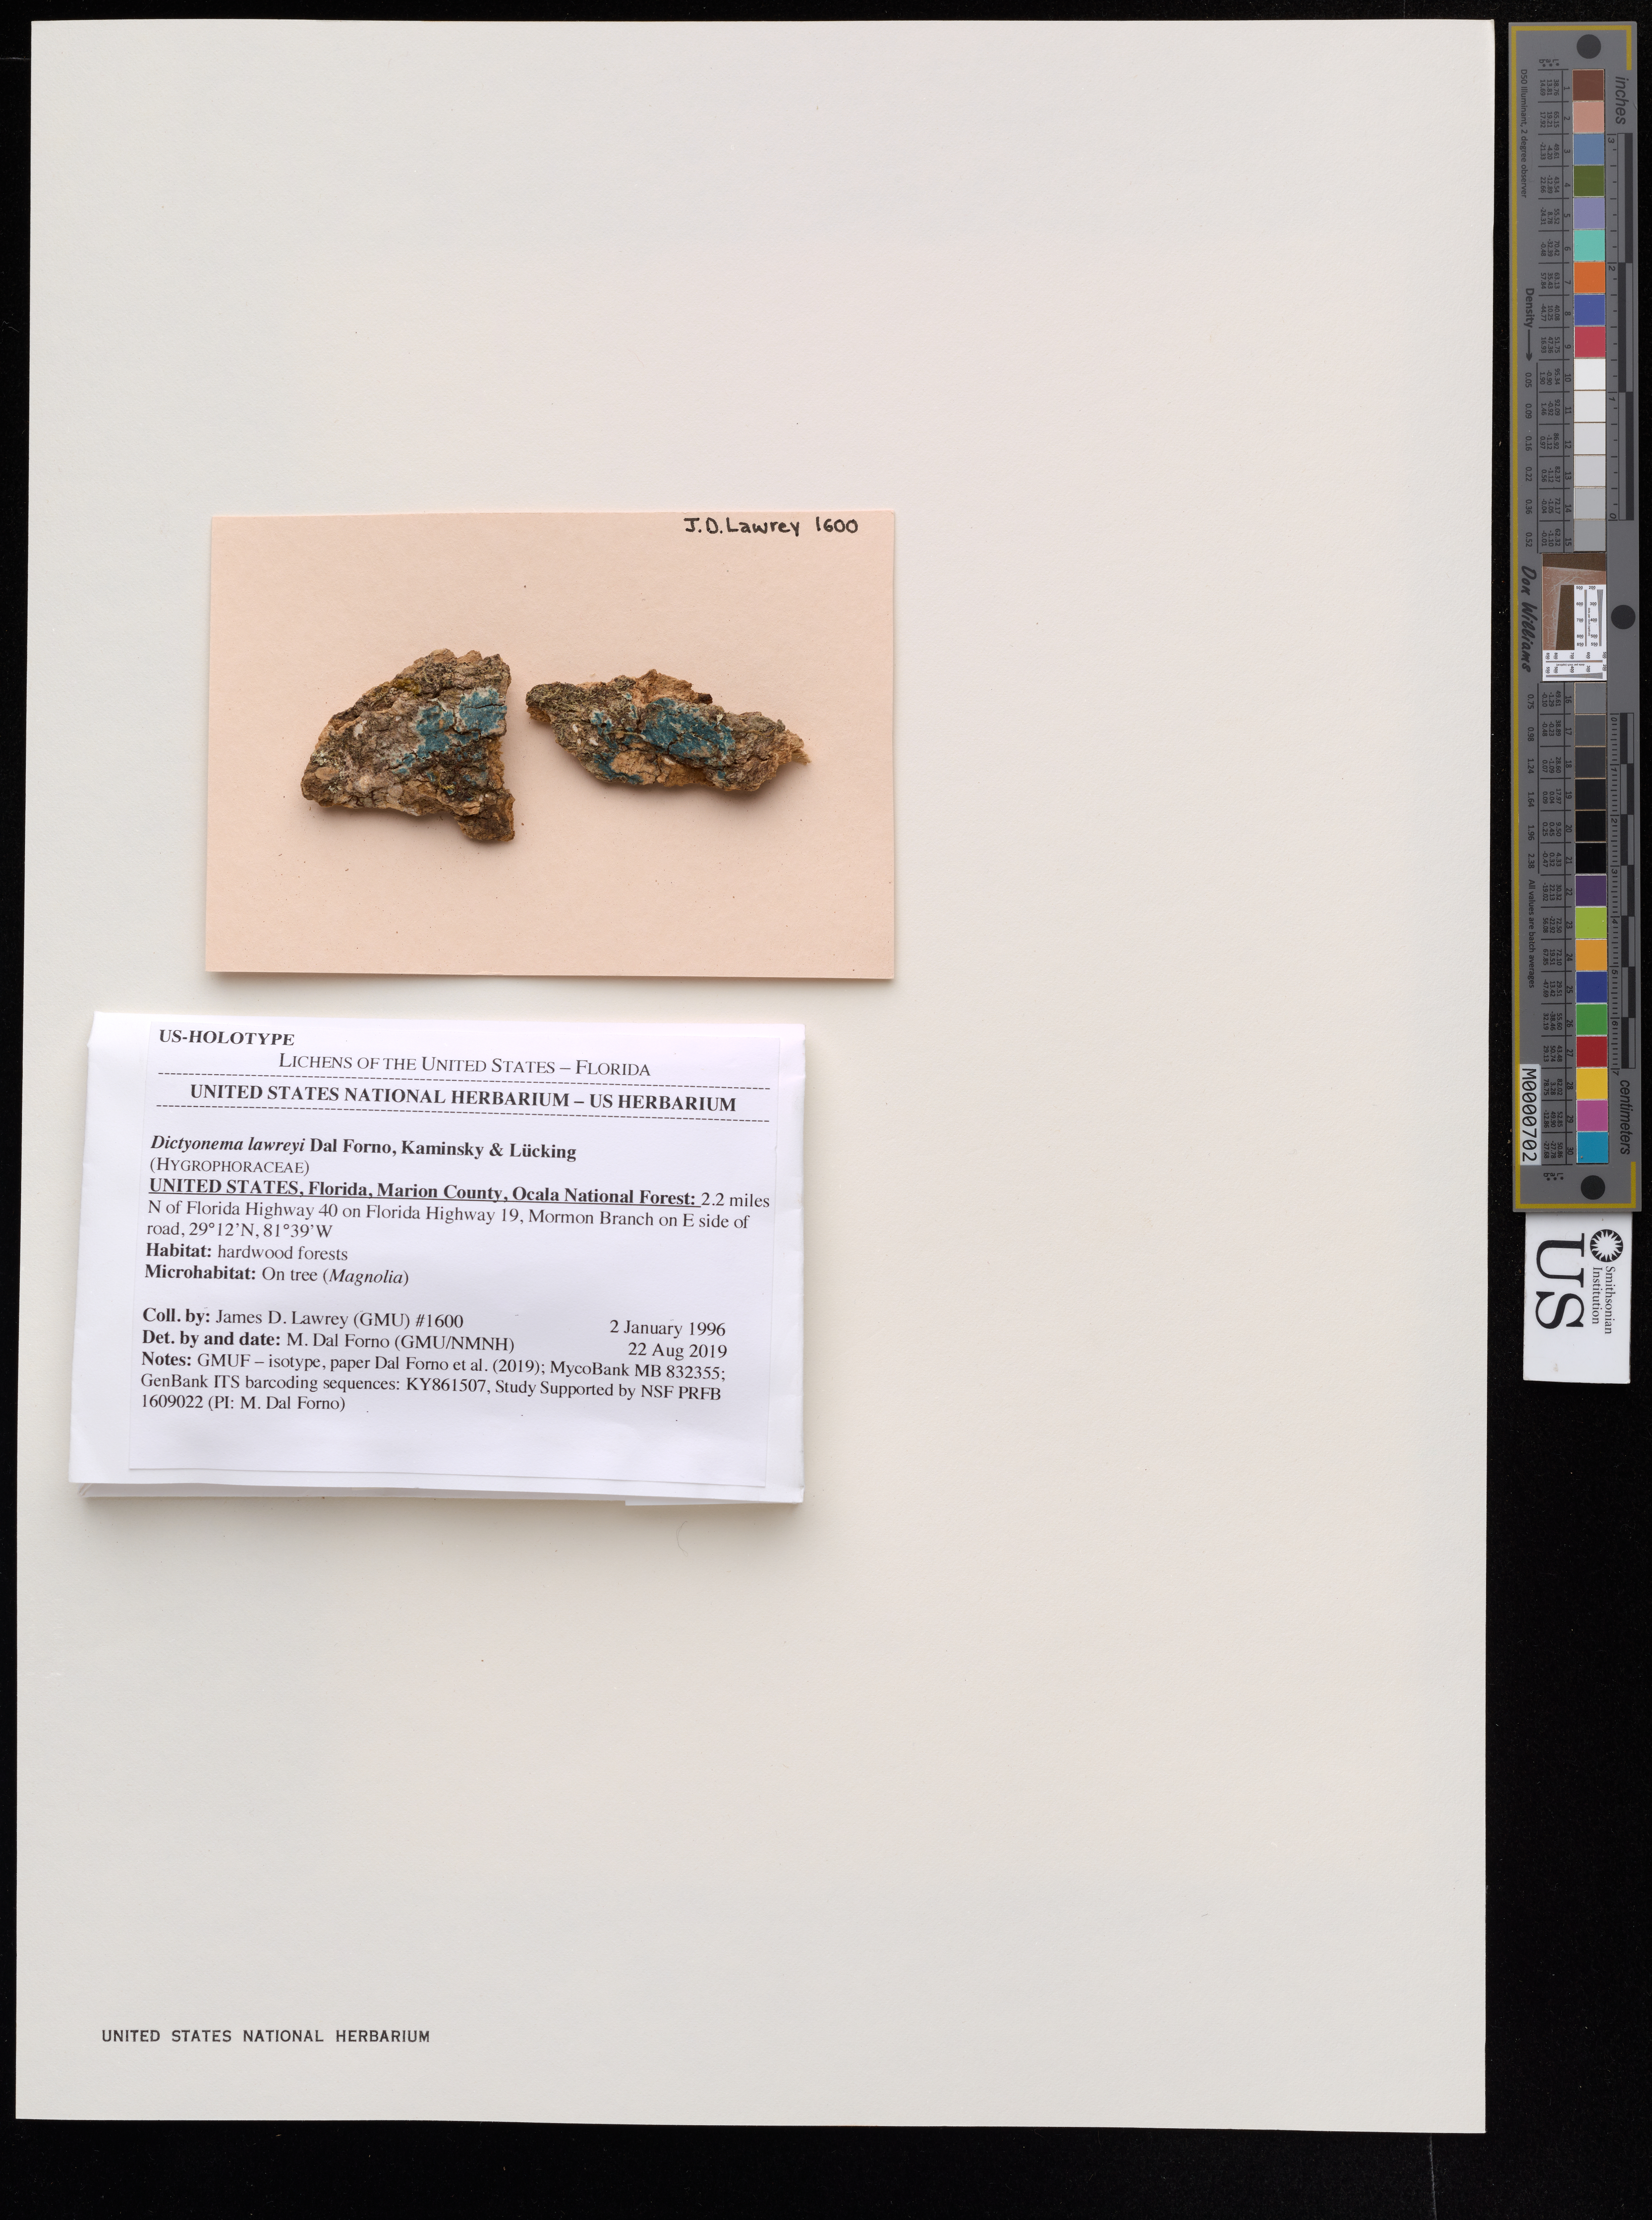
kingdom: Fungi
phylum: Basidiomycota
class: Agaricomycetes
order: Agaricales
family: Hygrophoraceae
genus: Dictyonema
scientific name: Dictyonema lawreyi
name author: Dal Forno et al.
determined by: Dal Forno, Manuela, (BRIT), Botanical Research Institute of Texas (UNITED STATES)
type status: Holotype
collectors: J. Lawrey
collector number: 1600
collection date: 1996-01-02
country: United States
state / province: Florida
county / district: Marion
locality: Ocala National Forest, 2.2 miles N on Florida Highway 40 on Florida Highway 19, Mormon Branch on E side of road.